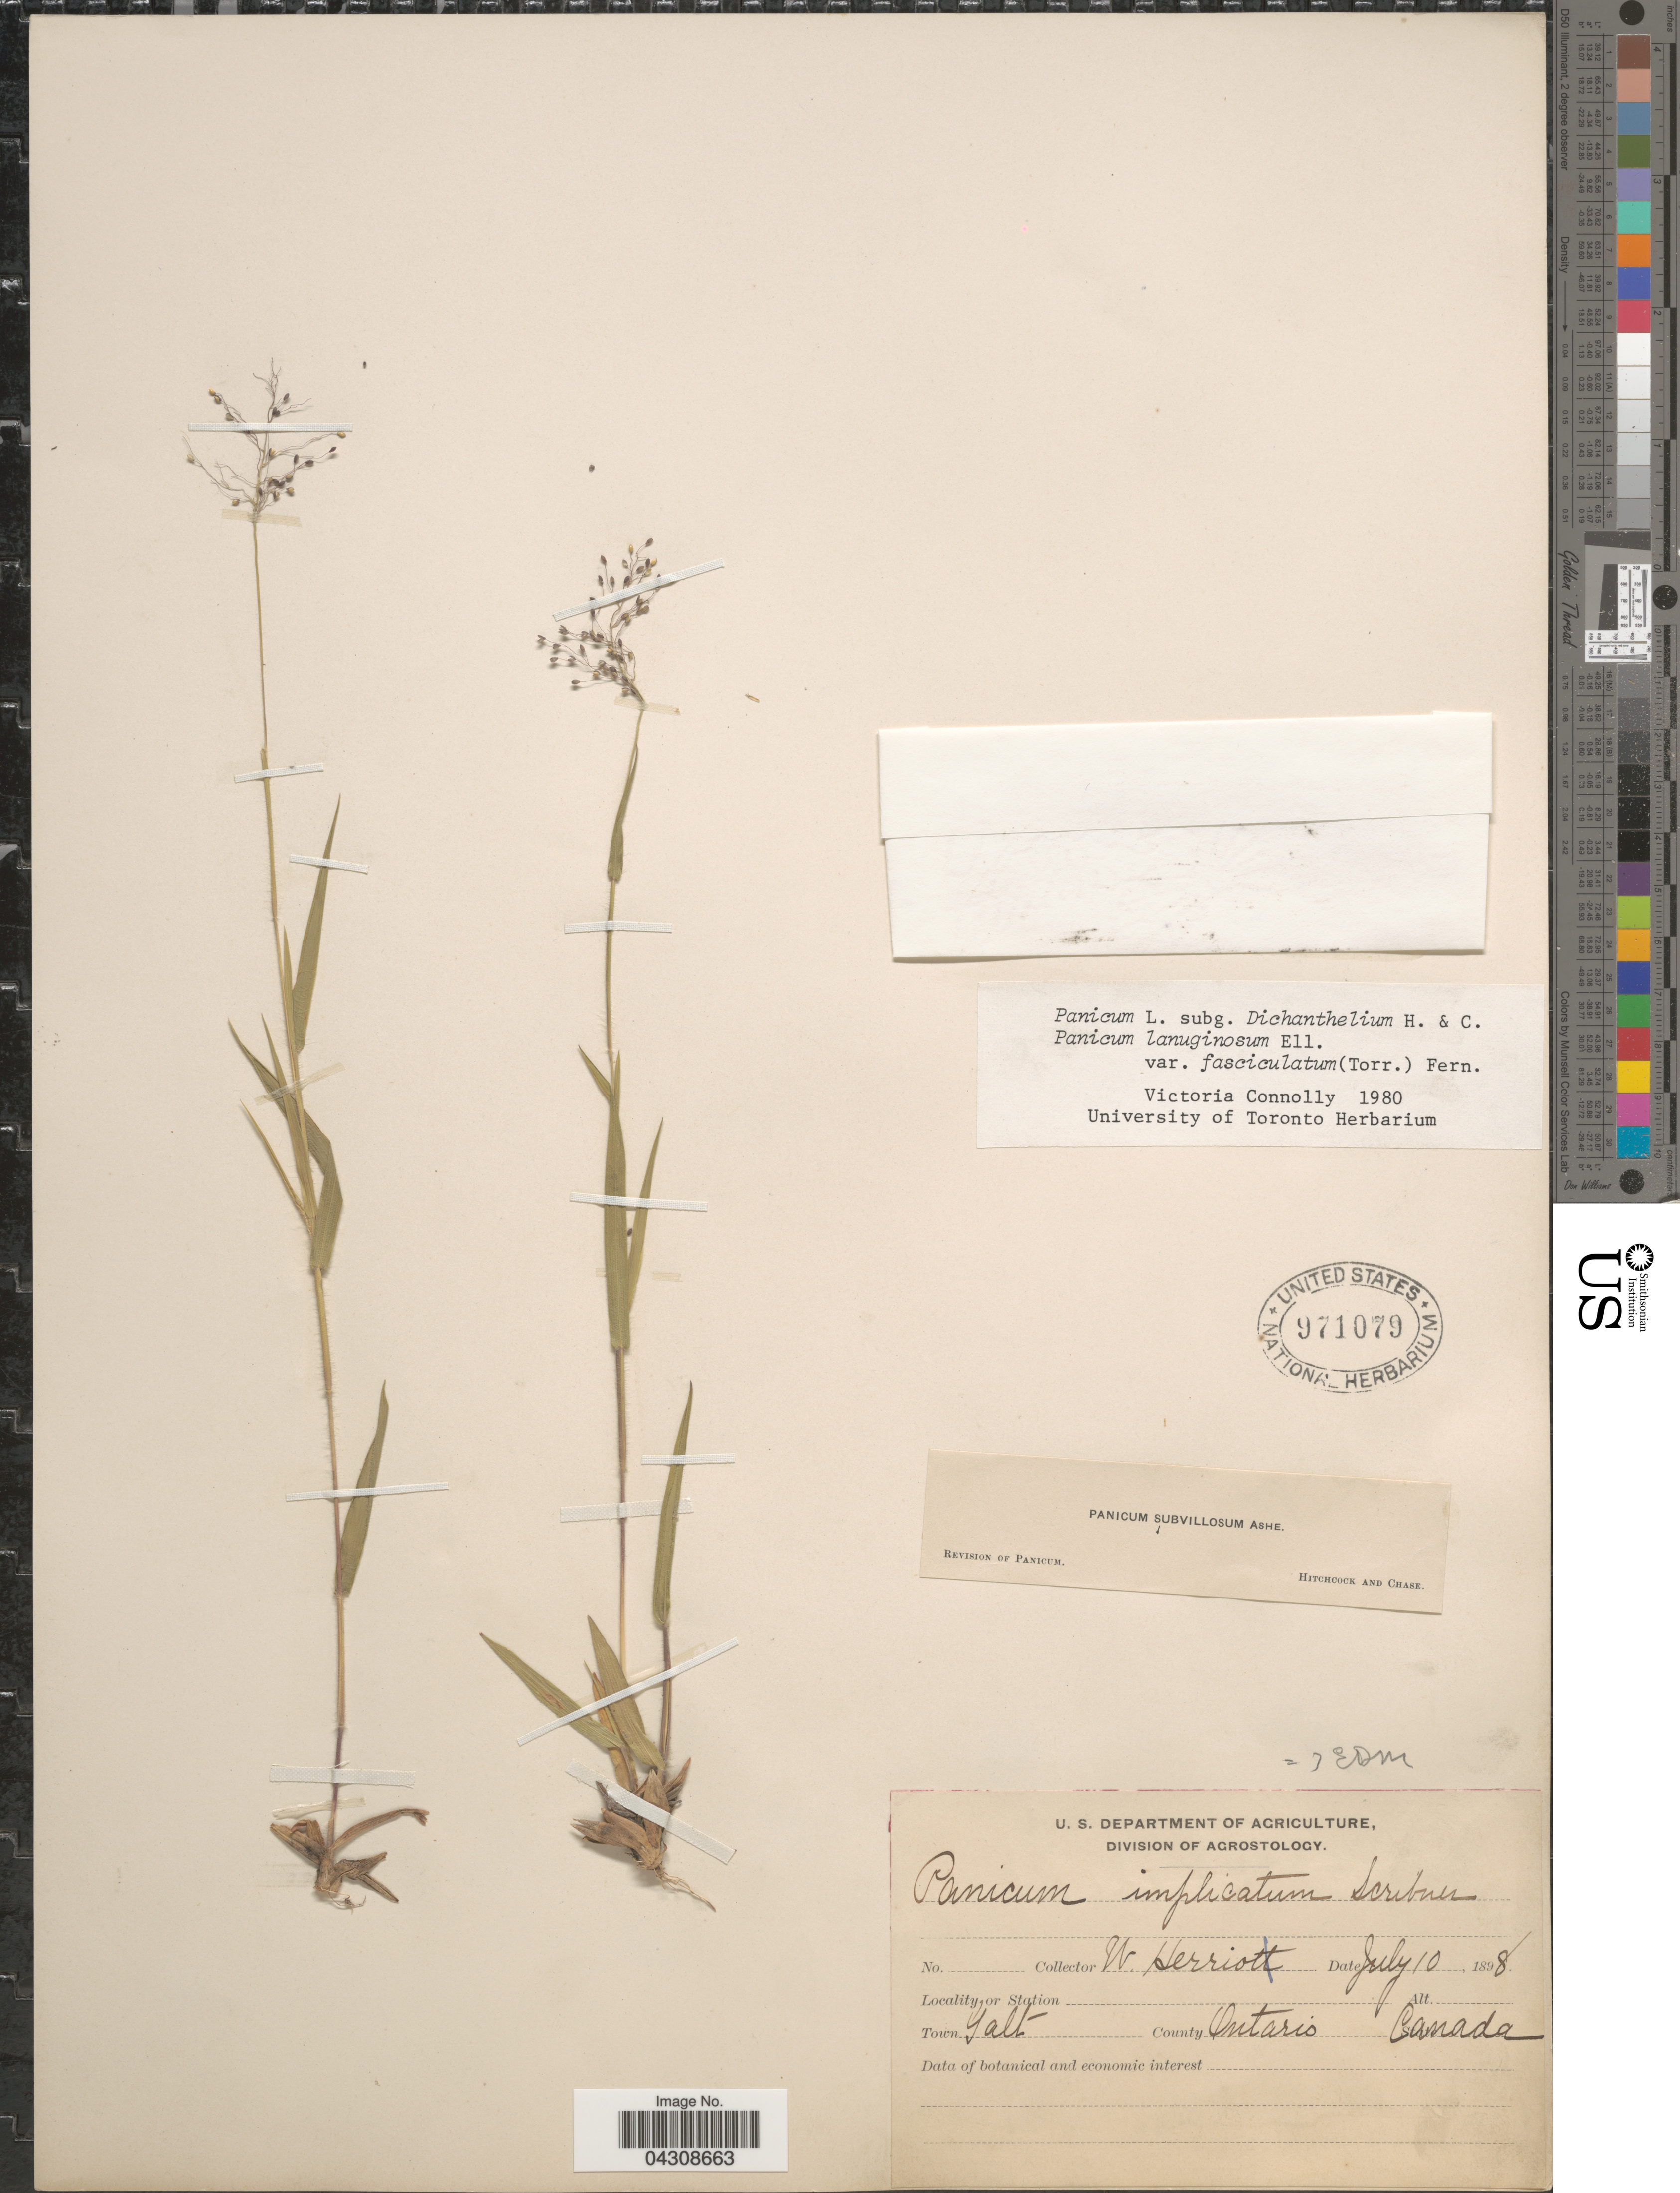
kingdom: Plantae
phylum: Tracheophyta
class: Liliopsida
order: Poales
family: Poaceae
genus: Dichanthelium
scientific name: Dichanthelium acuminatum var. acuminatum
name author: (Sw.) Gould & C.A. Clark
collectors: W. Herriot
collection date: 1898-07-10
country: Canada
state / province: Ontario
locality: Town Galt.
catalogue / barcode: US 971079